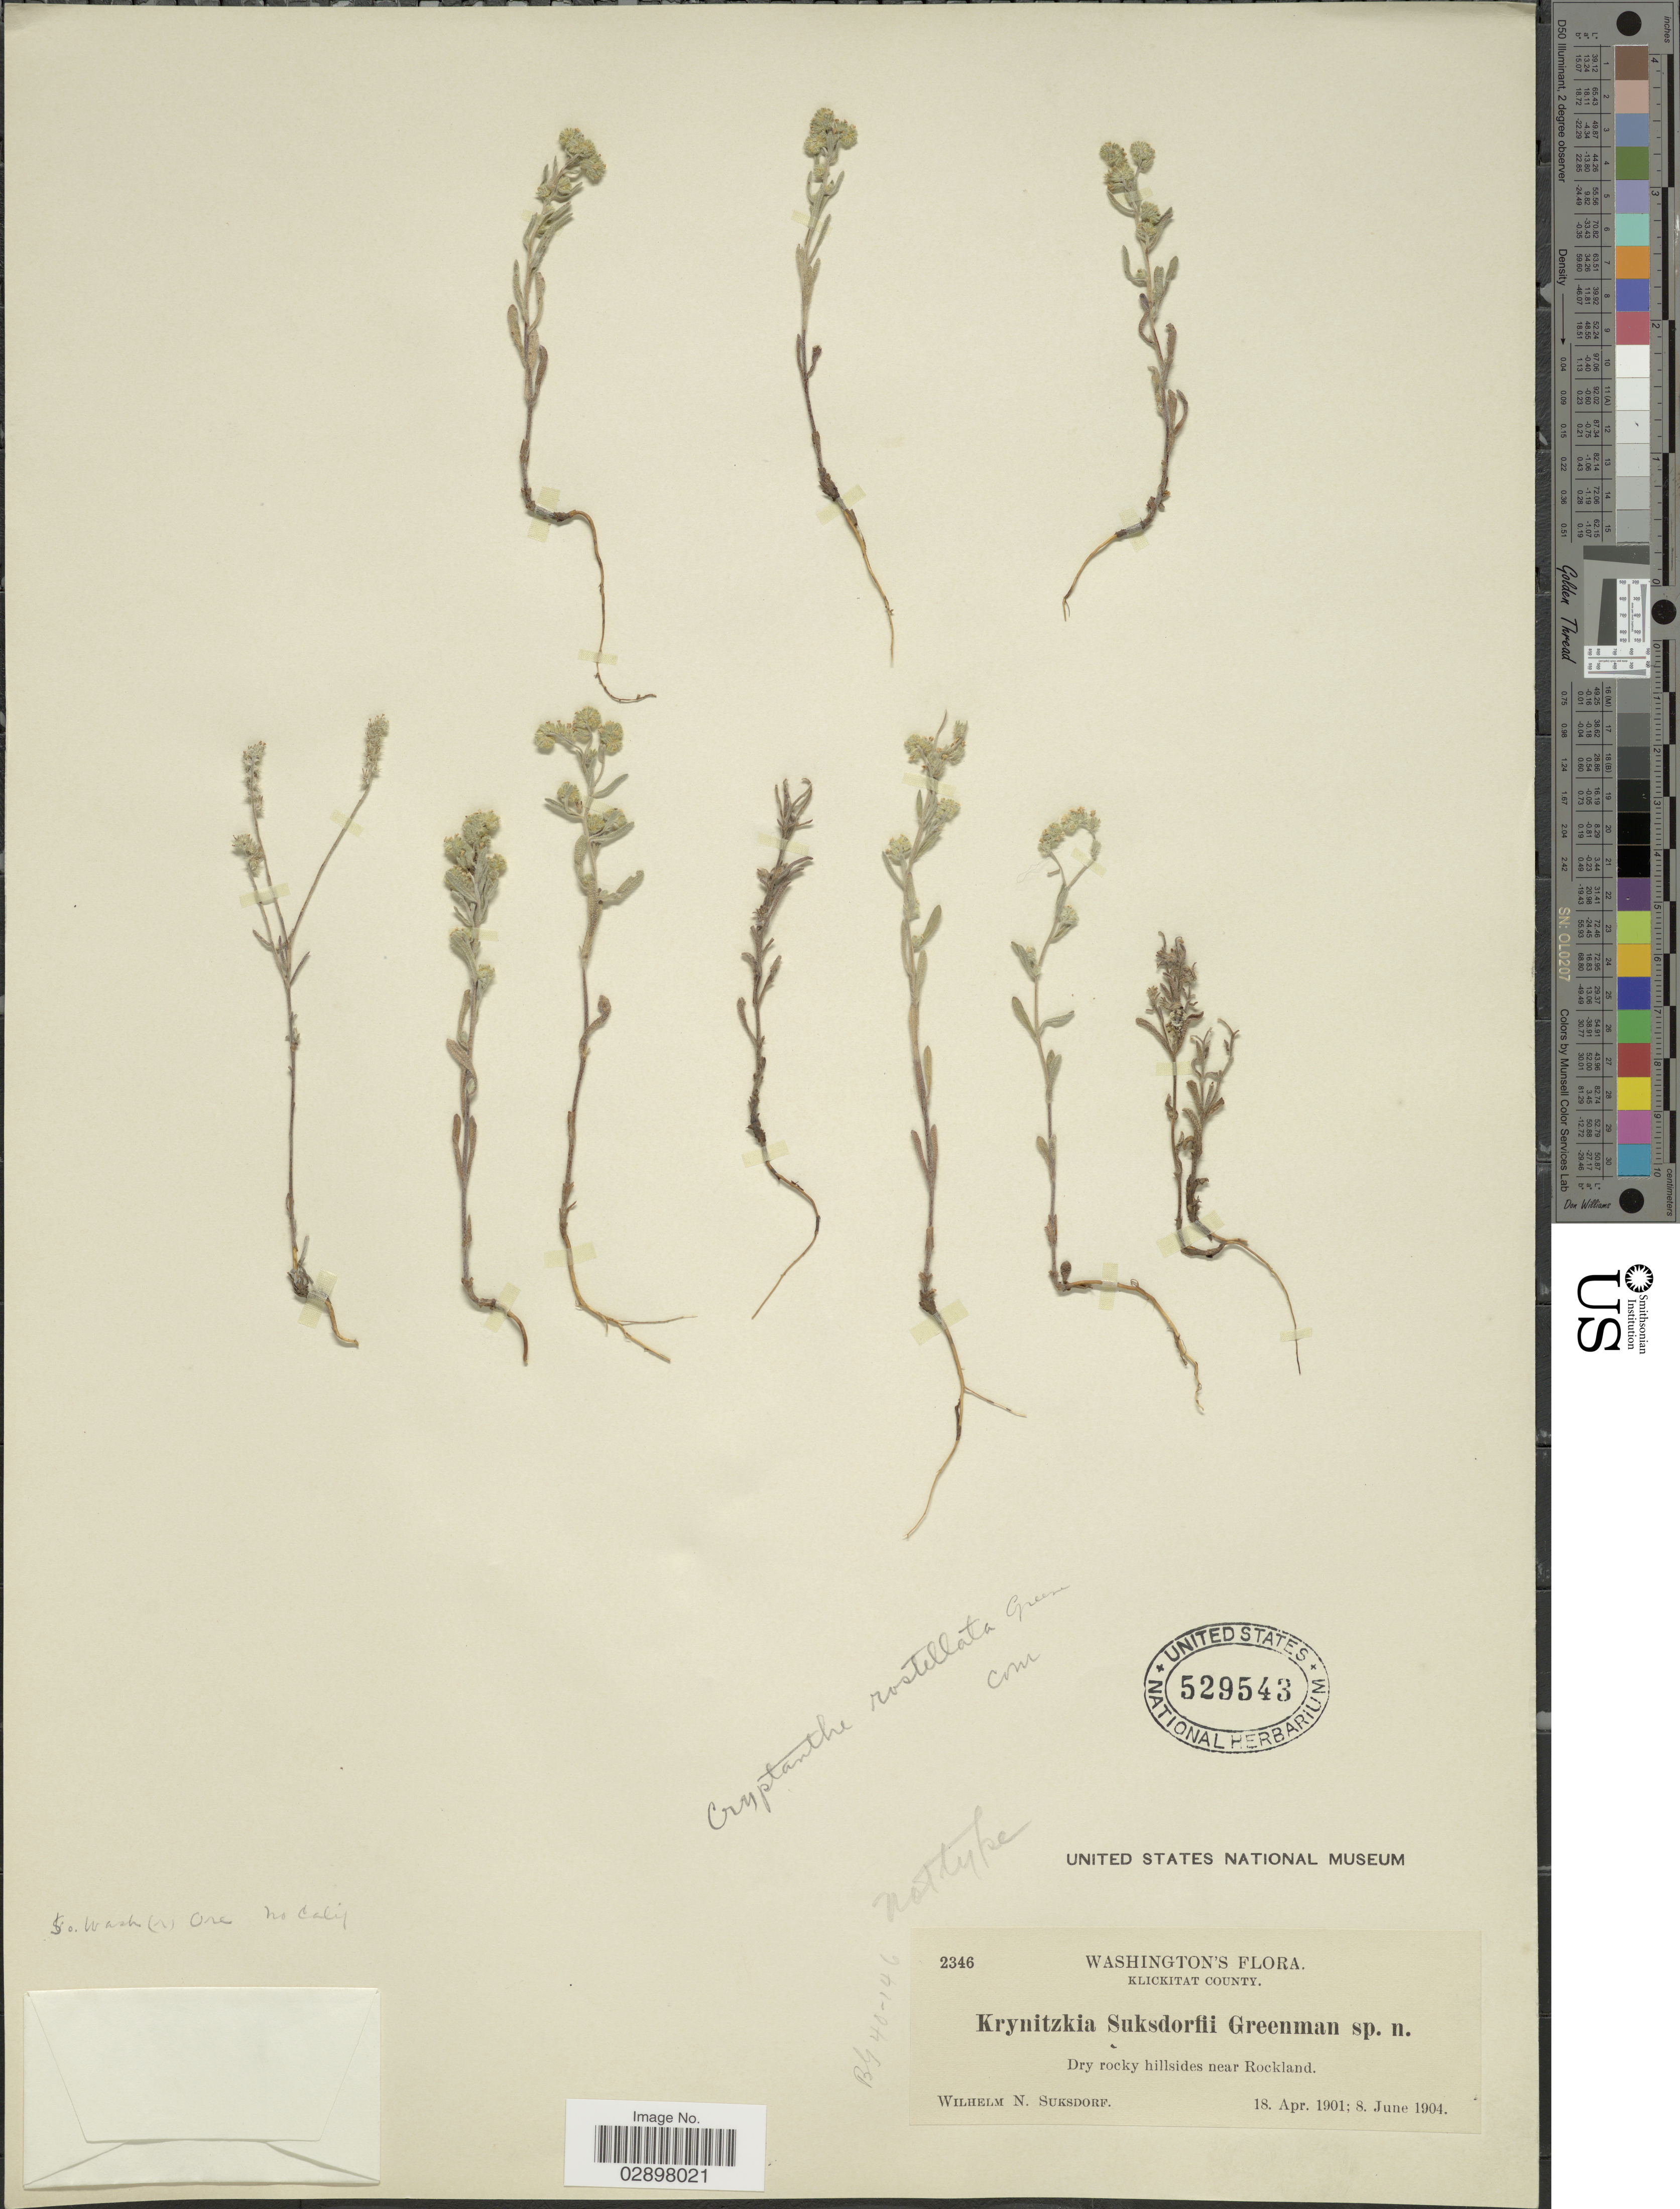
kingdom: Plantae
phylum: Tracheophyta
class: Magnoliopsida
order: Boraginales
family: Boraginaceae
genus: Cryptantha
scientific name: Cryptantha rostellata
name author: (S.W. Greene) S.W. Greene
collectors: W. N. Suksdorf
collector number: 2346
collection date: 1901-04-18/1904-06-08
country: United States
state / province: Washington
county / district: Klickitat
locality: Klickitat County. Dry rock hillsides near Rockland.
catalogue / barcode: US 529543